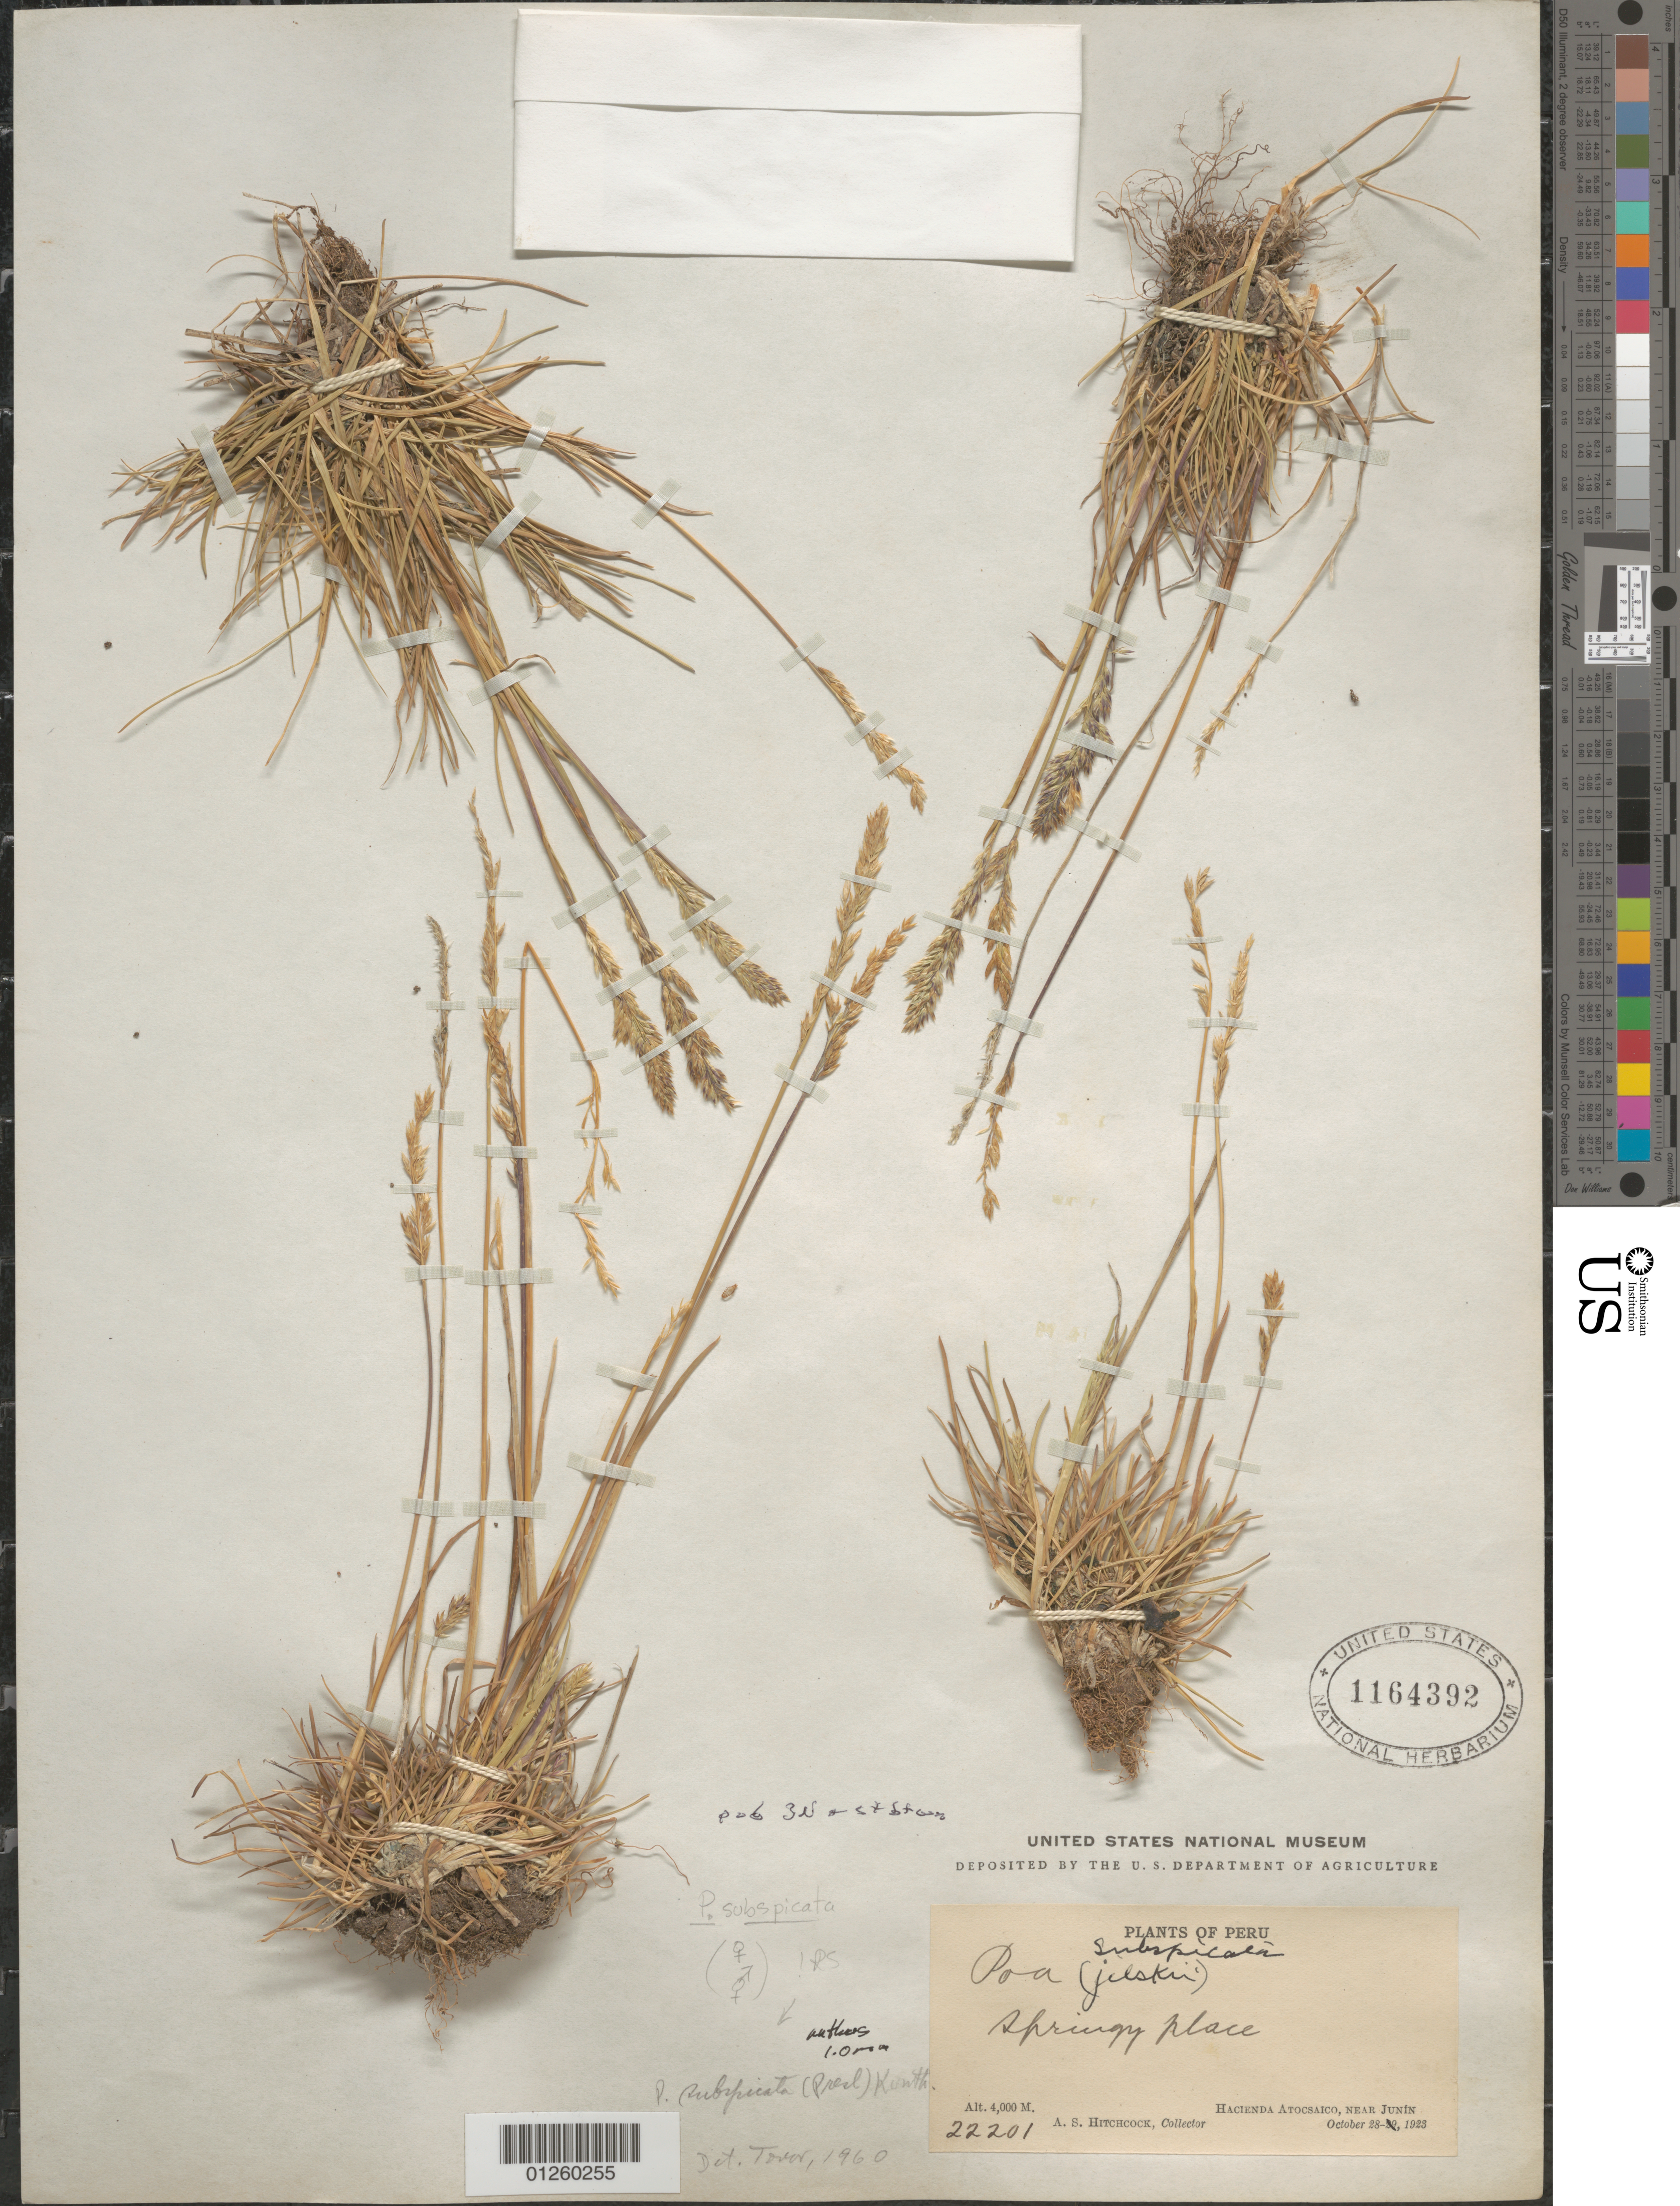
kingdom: Plantae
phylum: Tracheophyta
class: Liliopsida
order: Poales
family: Poaceae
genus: Poa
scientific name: Poa subspicata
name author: (J. Presl) Kunth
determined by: Soreng, Robert J., Research Associate (BOT), Smithsonian Institution - National Museum of Natural History (UNITED STATES)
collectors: A. S. Hitchcock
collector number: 22201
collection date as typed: October 28, 1923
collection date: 1923-10-28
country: Peru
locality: Hacienda Atocsaico, near Junin.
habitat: springy place.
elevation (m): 4000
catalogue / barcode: US 1164392